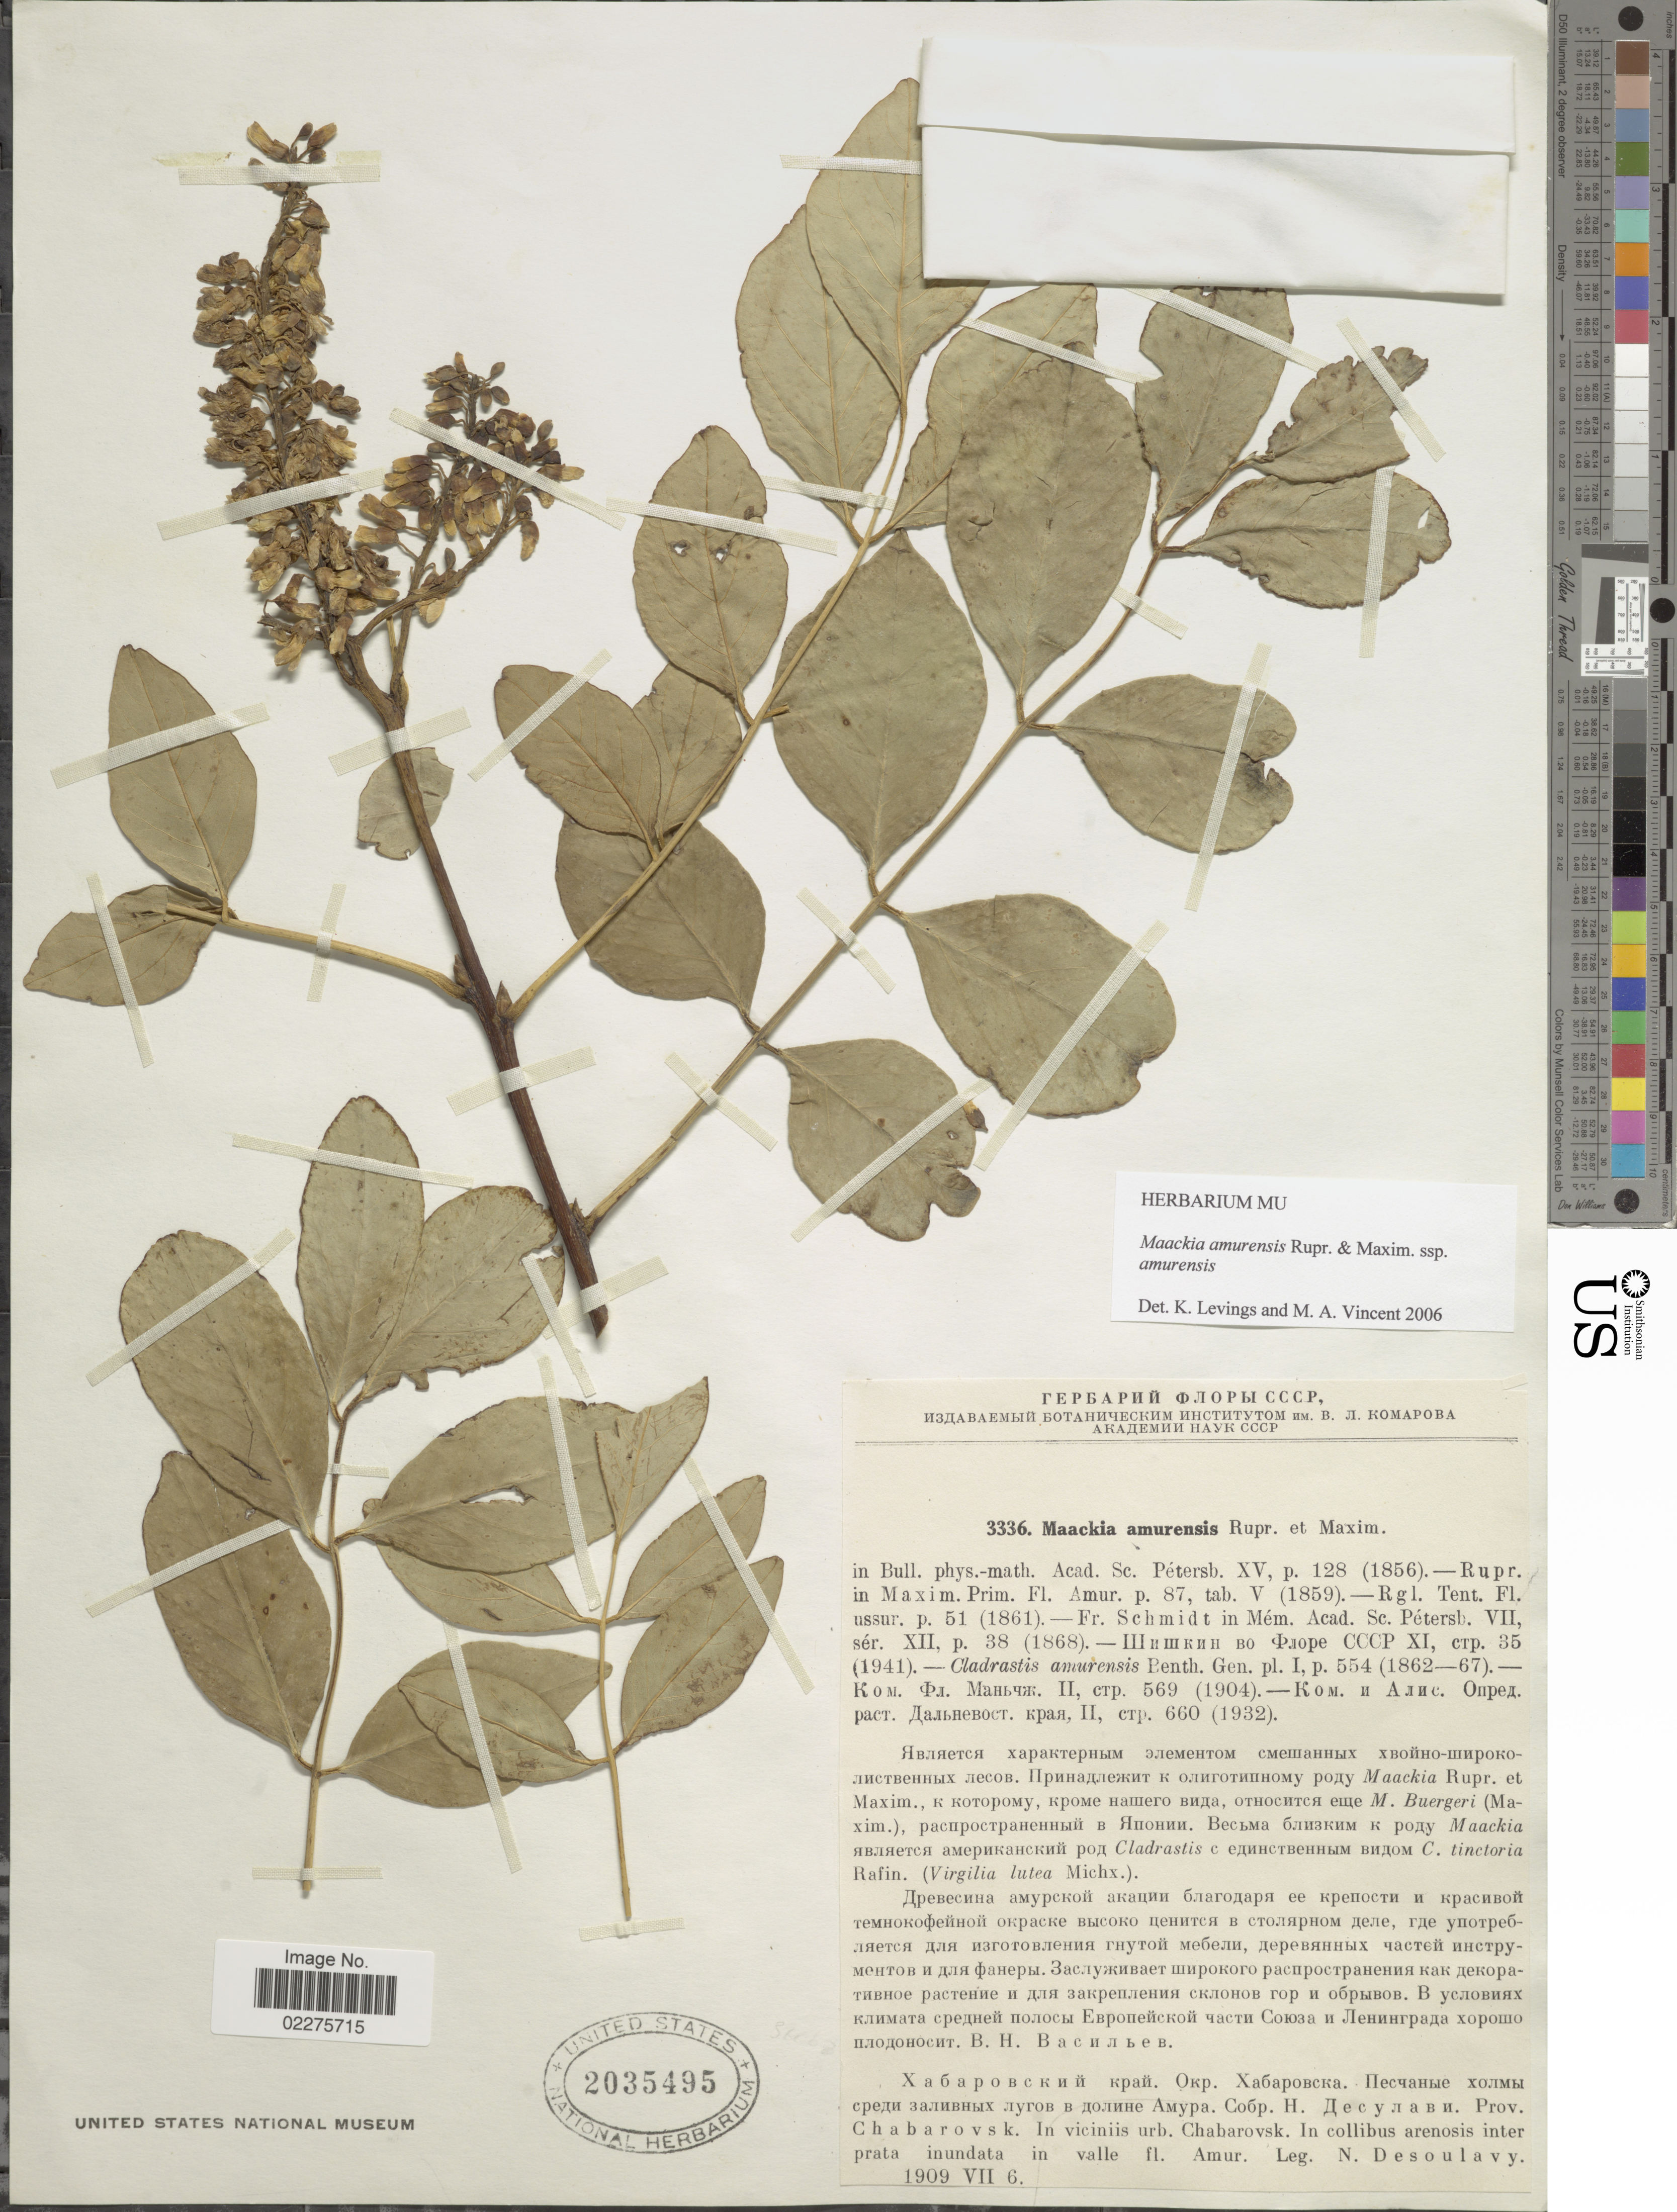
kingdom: Plantae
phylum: Tracheophyta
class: Magnoliopsida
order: Fabales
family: Fabaceae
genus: Maackia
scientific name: Maackia amurensis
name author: Rupr.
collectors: N. Desoulavy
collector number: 3336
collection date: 1909-07-06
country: Russian Federation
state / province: Amur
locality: Prov. Chabarovsk. In viciniis urb. Chabarovsk. In collibus arenosis inter prata inundata in valle fl. Amur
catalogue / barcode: US 2035495